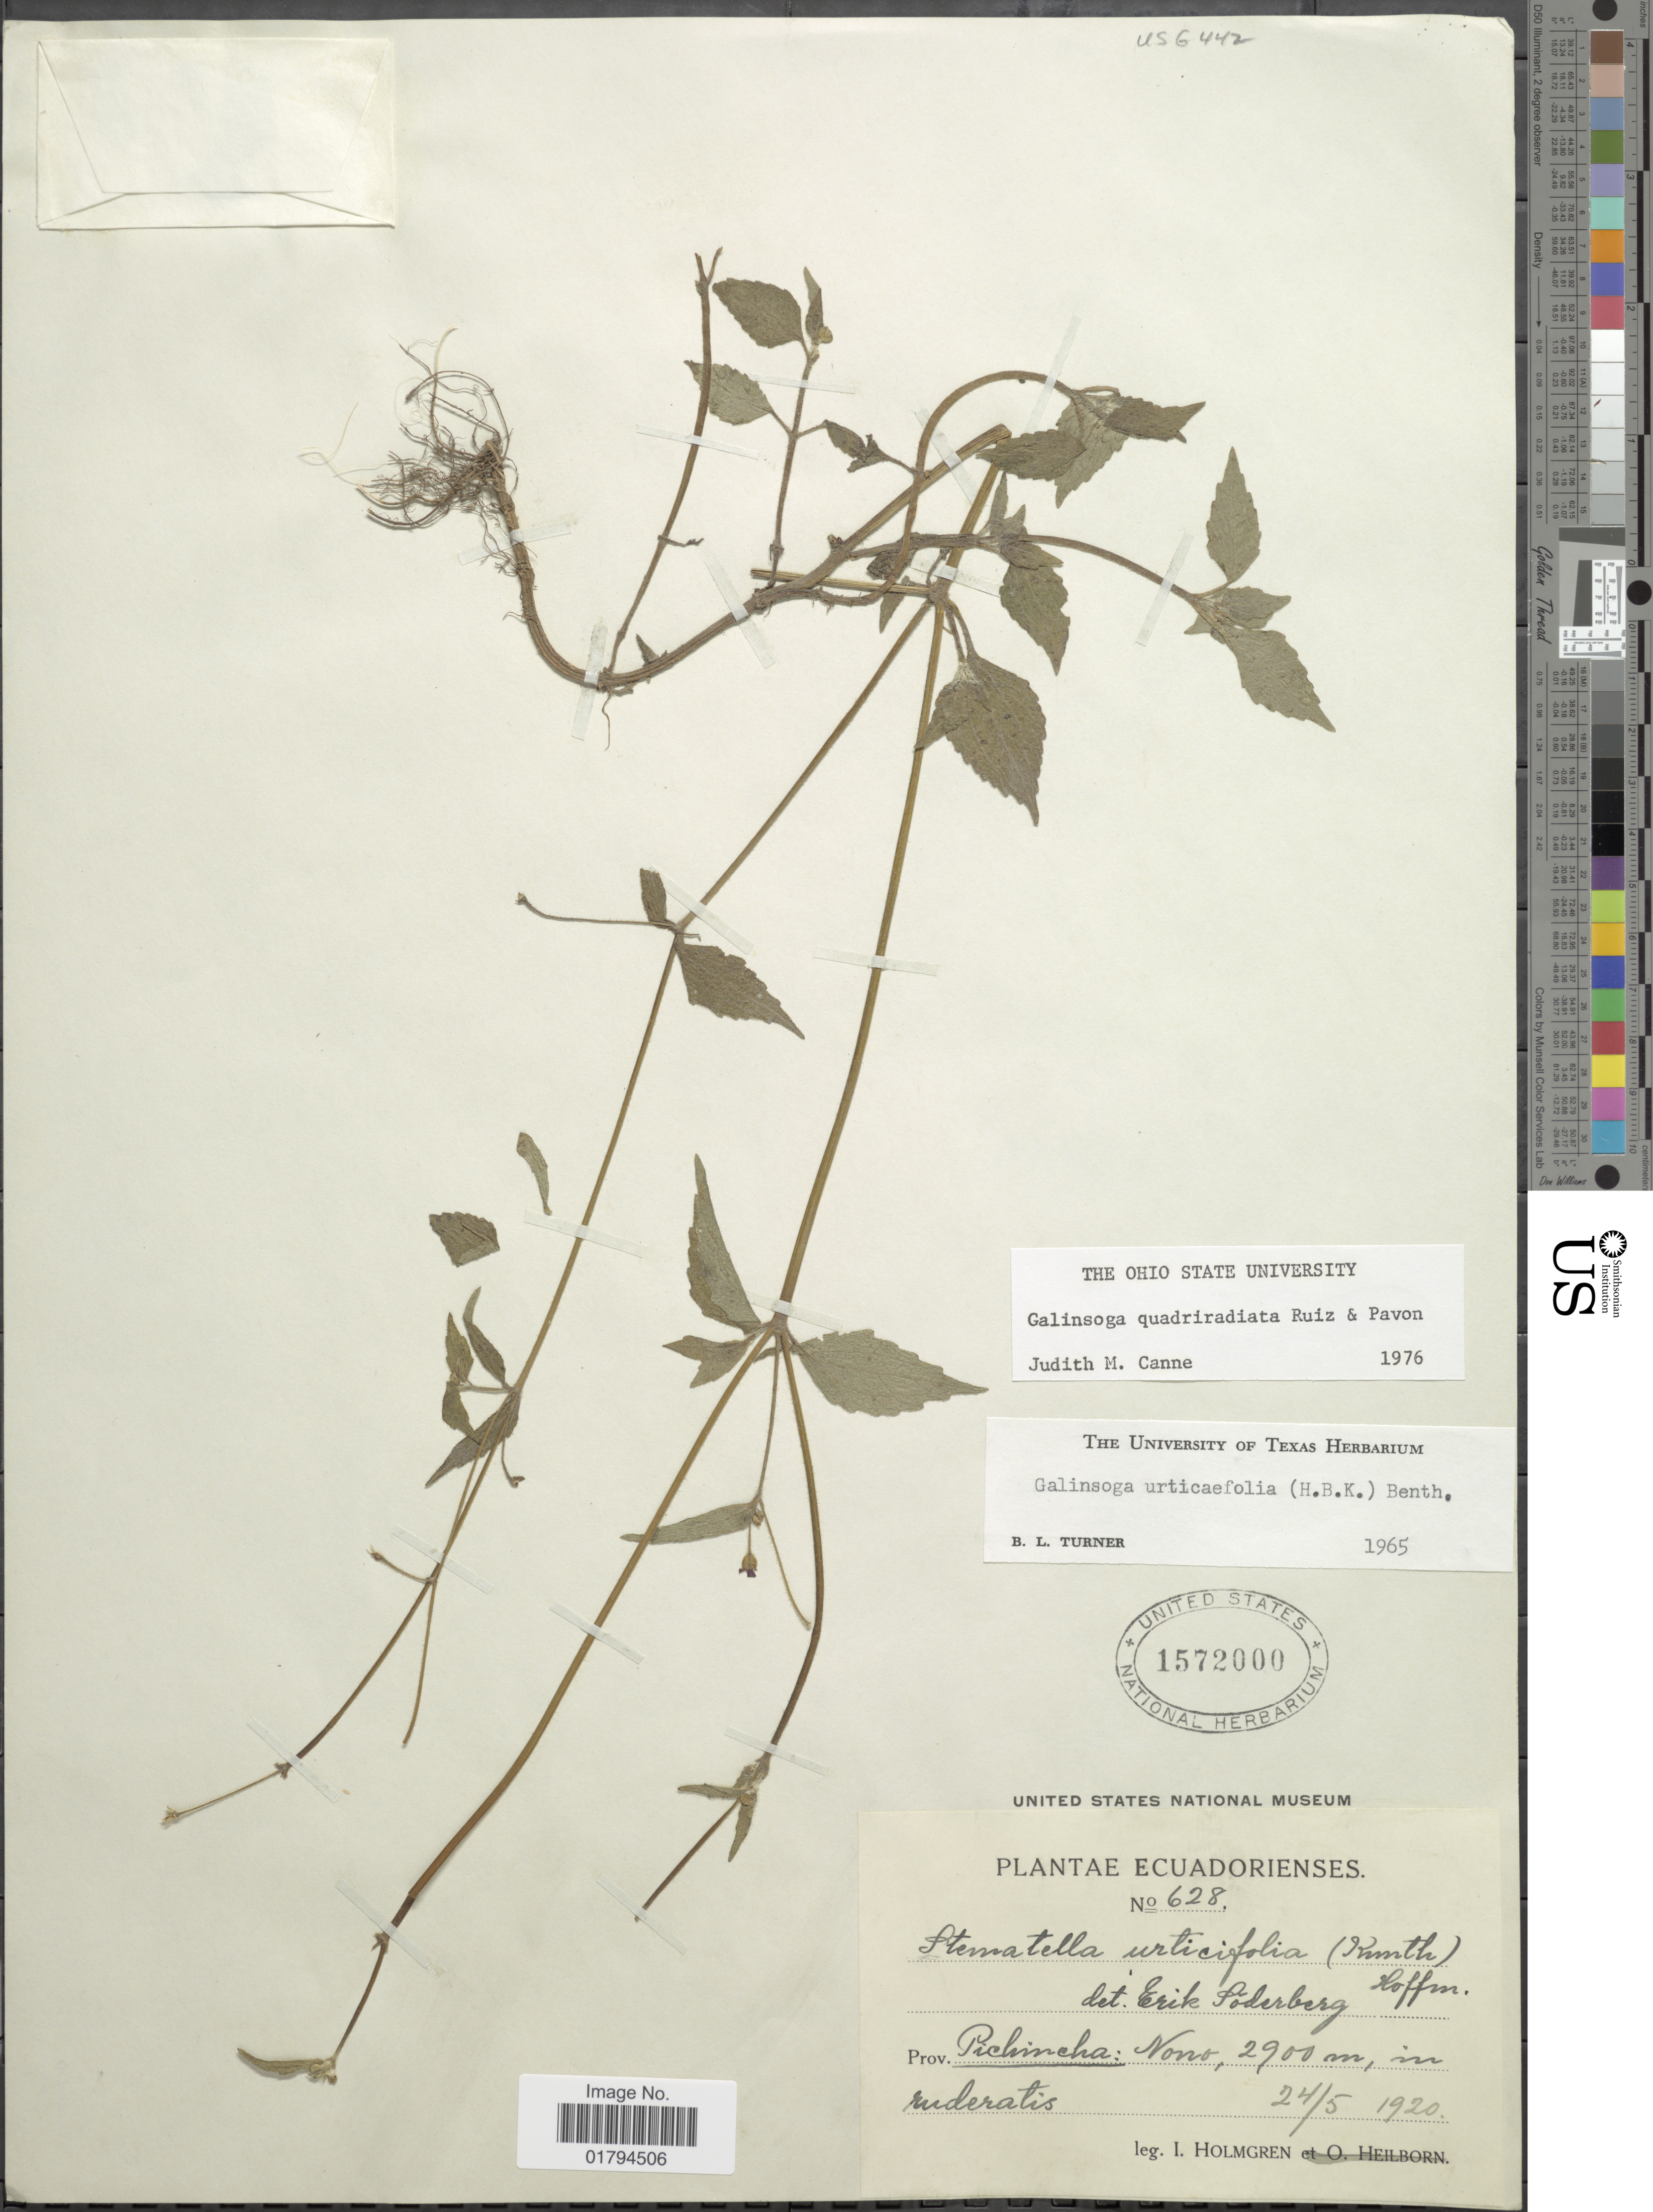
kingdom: Plantae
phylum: Tracheophyta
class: Magnoliopsida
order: Asterales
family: Asteraceae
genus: Galinsoga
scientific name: Galinsoga quadriradiata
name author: Ruiz & Pav.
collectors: I. Holmgren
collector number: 628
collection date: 1920-05-24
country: Ecuador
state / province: Pichincha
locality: Nono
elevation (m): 2900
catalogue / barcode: US 1572000